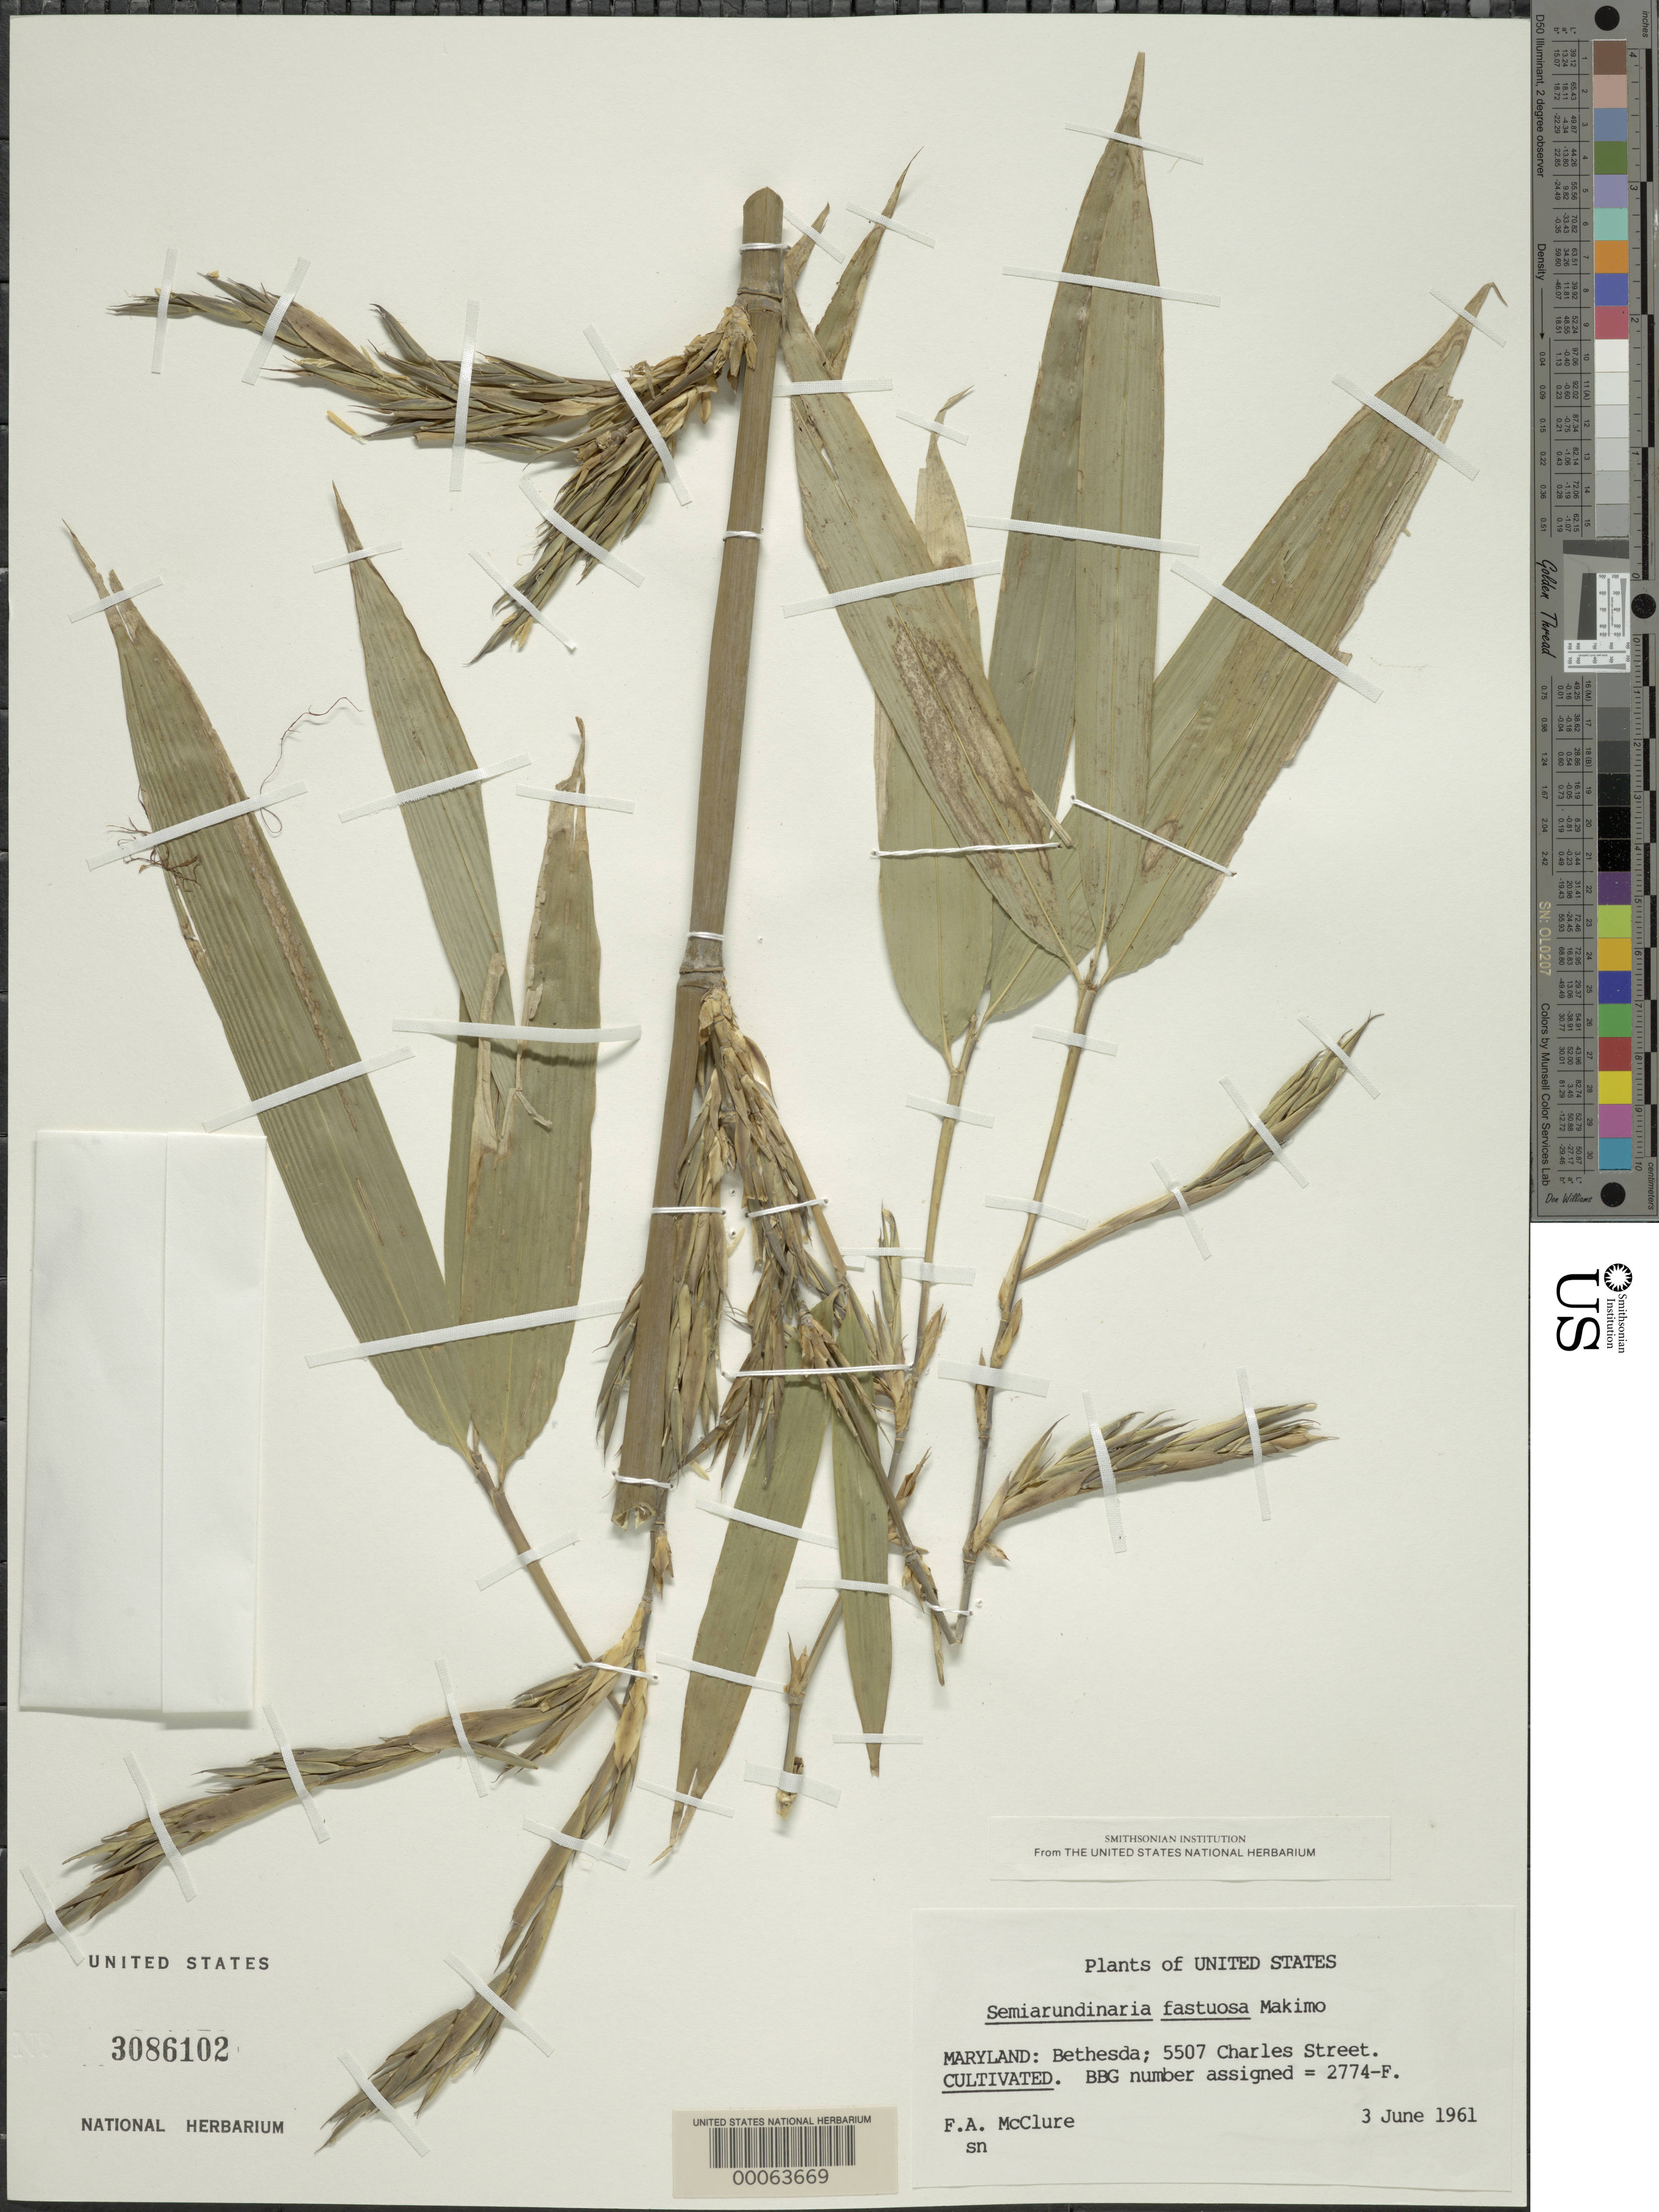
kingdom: Plantae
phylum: Tracheophyta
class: Liliopsida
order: Poales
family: Poaceae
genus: Semiarundinaria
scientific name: Semiarundinaria fastuosa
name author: Makino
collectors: F. A. McClure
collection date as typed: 03 Jun 1961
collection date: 1961-06-03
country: United States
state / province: Maryland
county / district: Montgomery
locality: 5507 Charles Street, Bethesda (McClure's garden)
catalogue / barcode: US 3086102